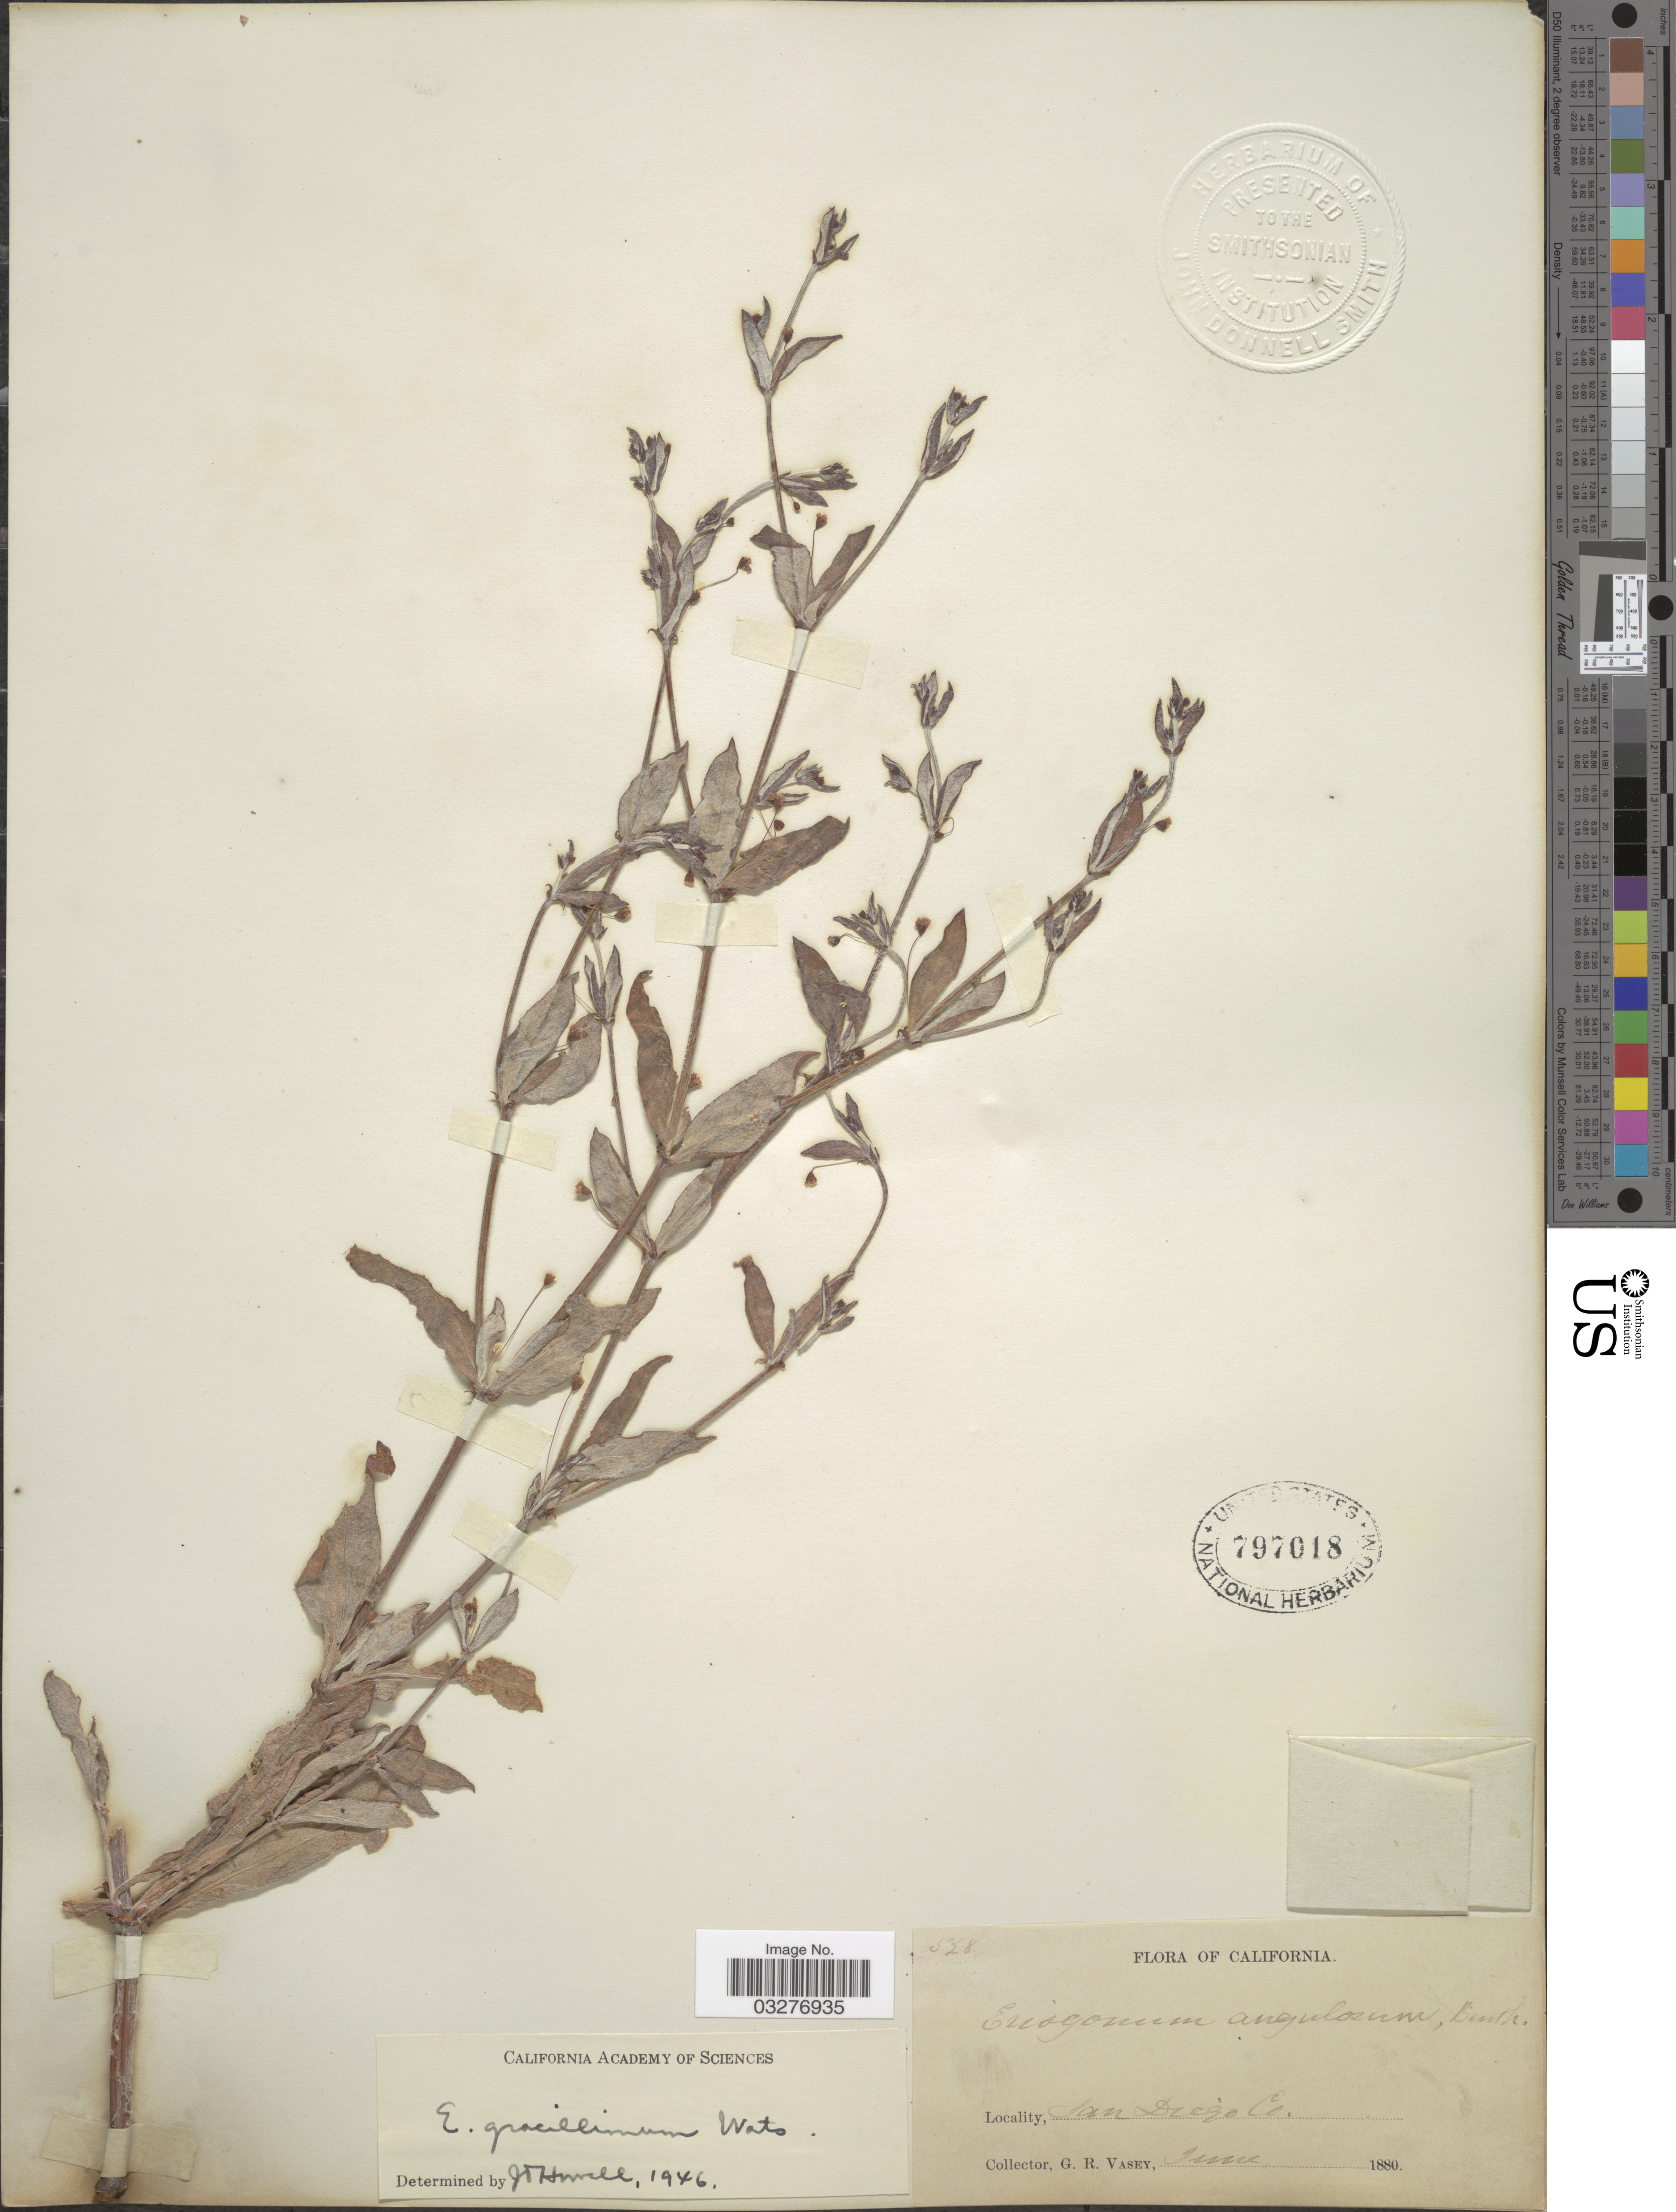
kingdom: Plantae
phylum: Tracheophyta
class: Magnoliopsida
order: Caryophyllales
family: Polygonaceae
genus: Eriogonum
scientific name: Eriogonum gracillimum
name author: S. Watson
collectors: G. R. Vasey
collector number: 528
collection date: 1880-06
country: United States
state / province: California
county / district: San Diego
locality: San Diego Co.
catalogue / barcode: US 797018